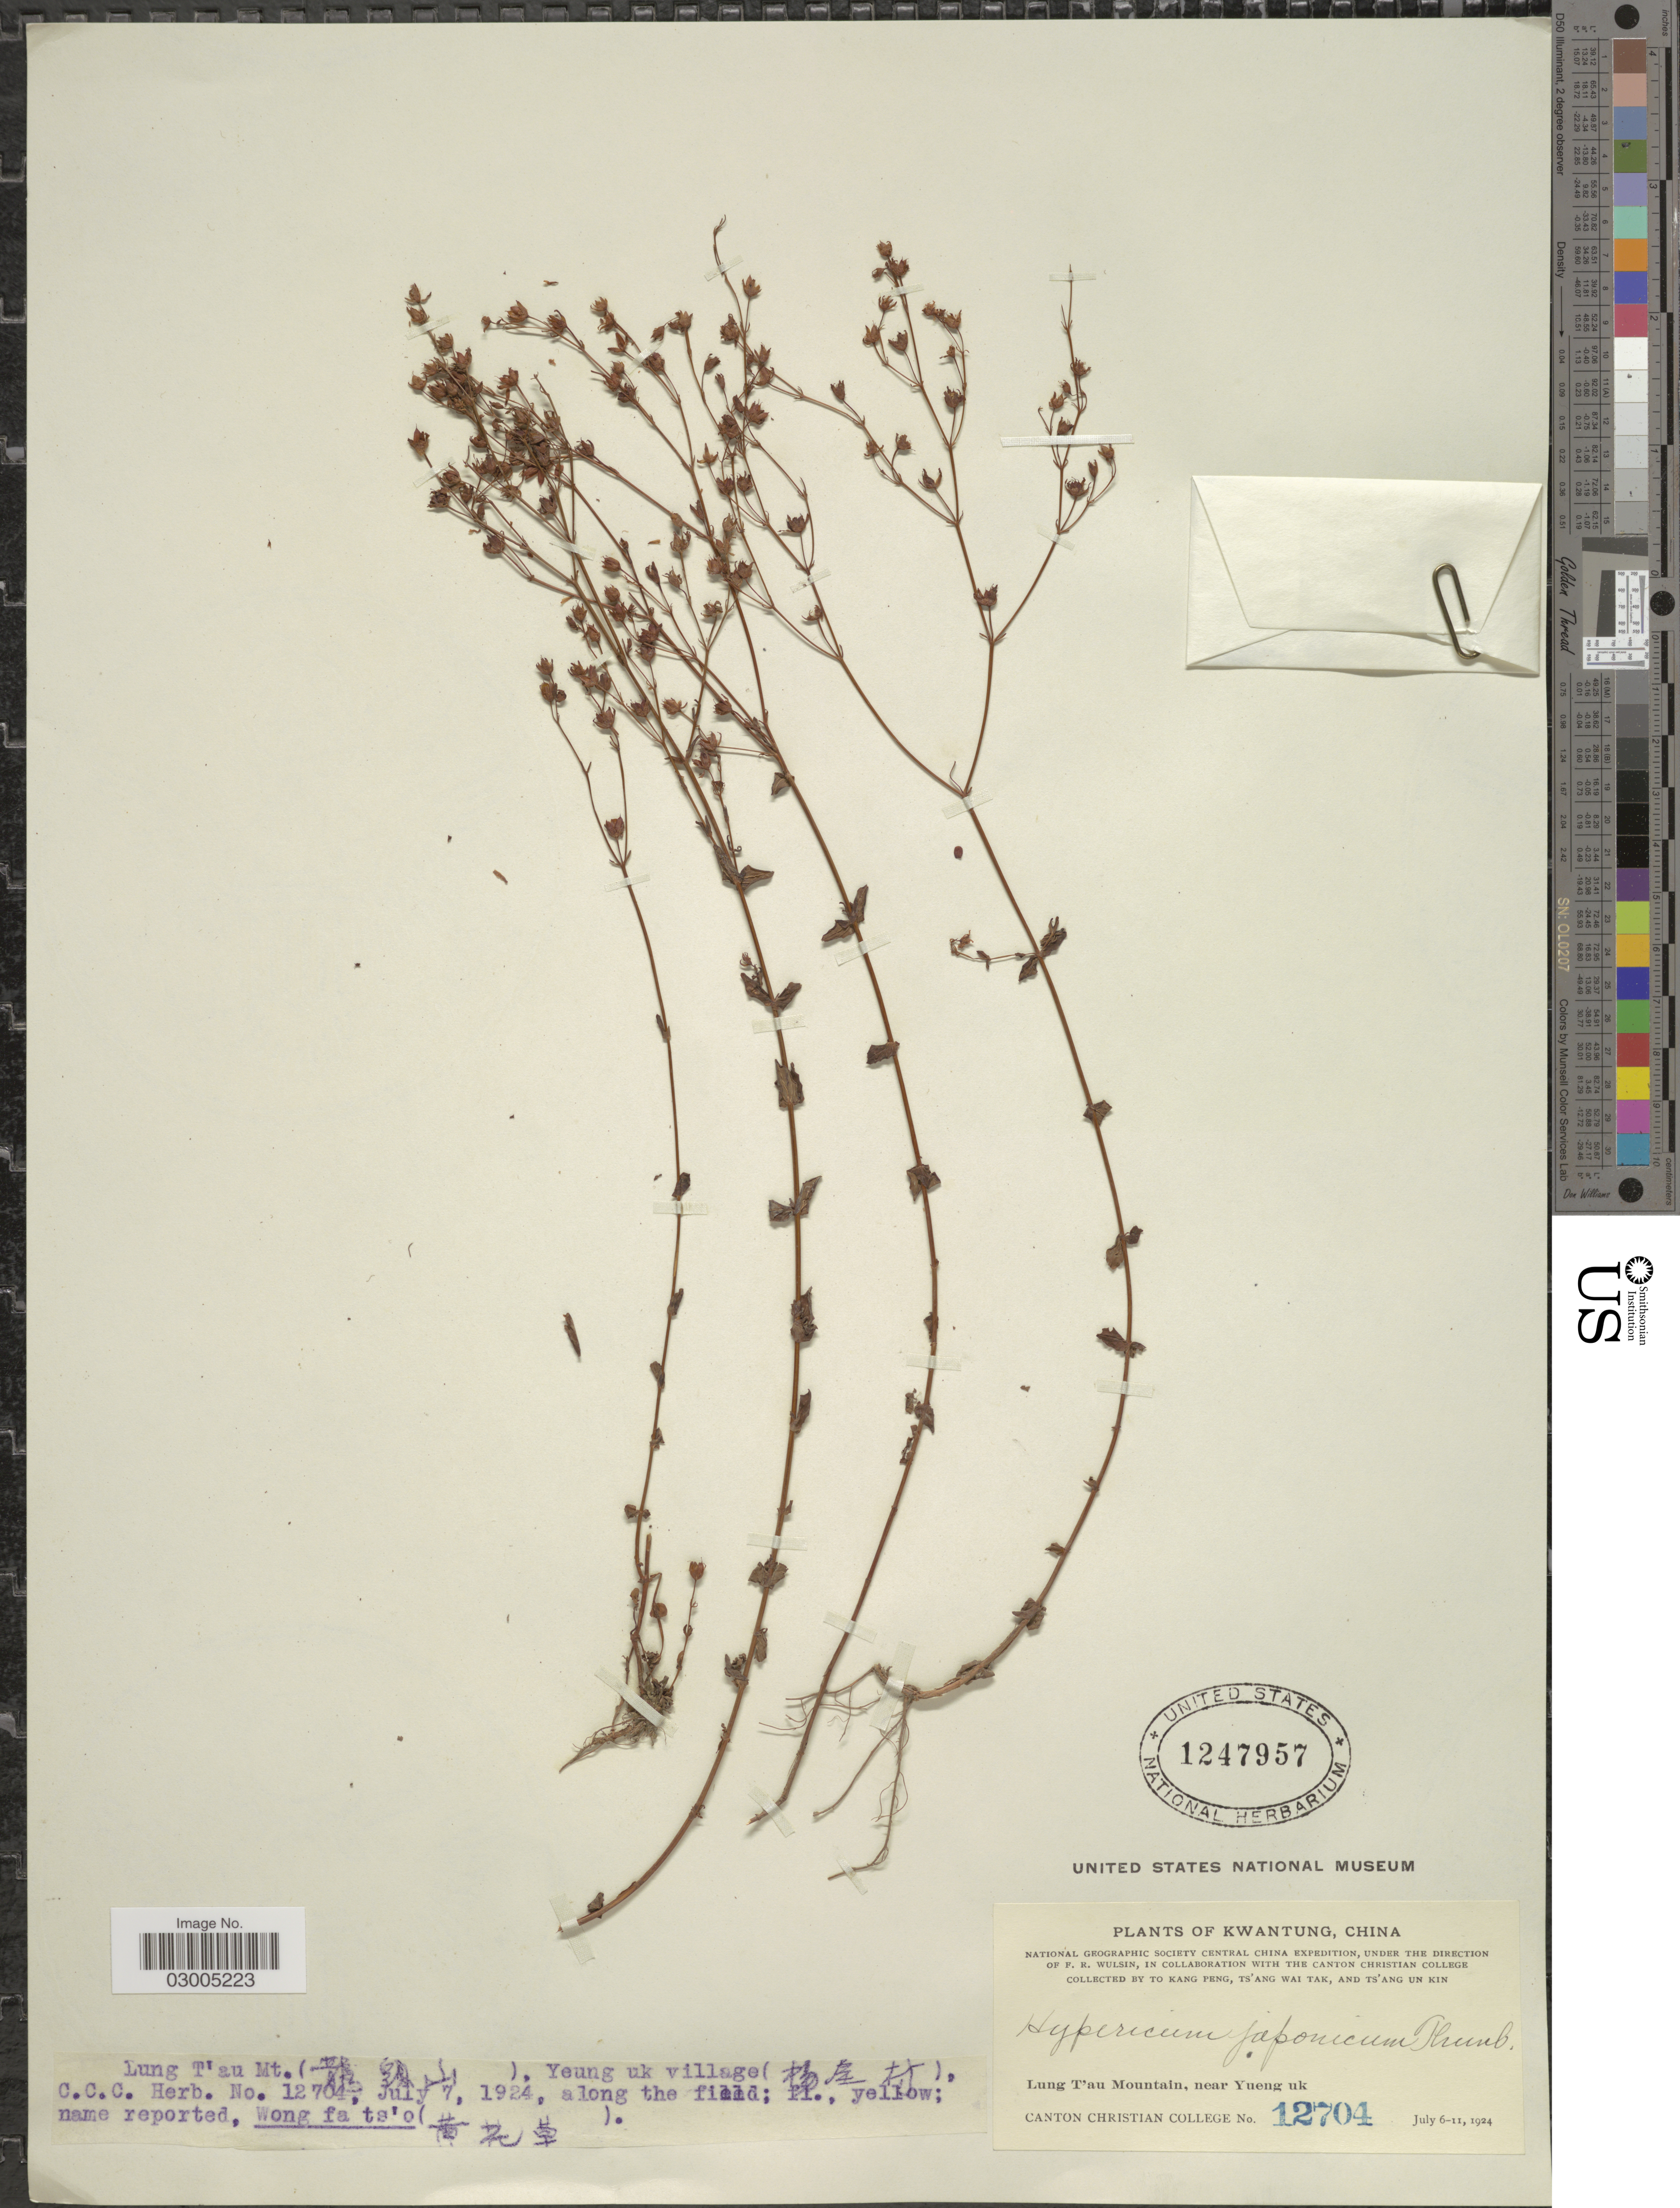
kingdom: Plantae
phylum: Tracheophyta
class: Magnoliopsida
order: Malpighiales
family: Hypericaceae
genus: Hypericum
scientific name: Hypericum japonicum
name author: Thunb.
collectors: K. Peng, W. T. Tsang & Ts' Ang Un Kin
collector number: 12704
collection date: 1924-07-07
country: China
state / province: Guangdong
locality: Kwangtung. Lung T'au Mountain, near Yueng uk. Yeung uk village.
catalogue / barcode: US 1247957